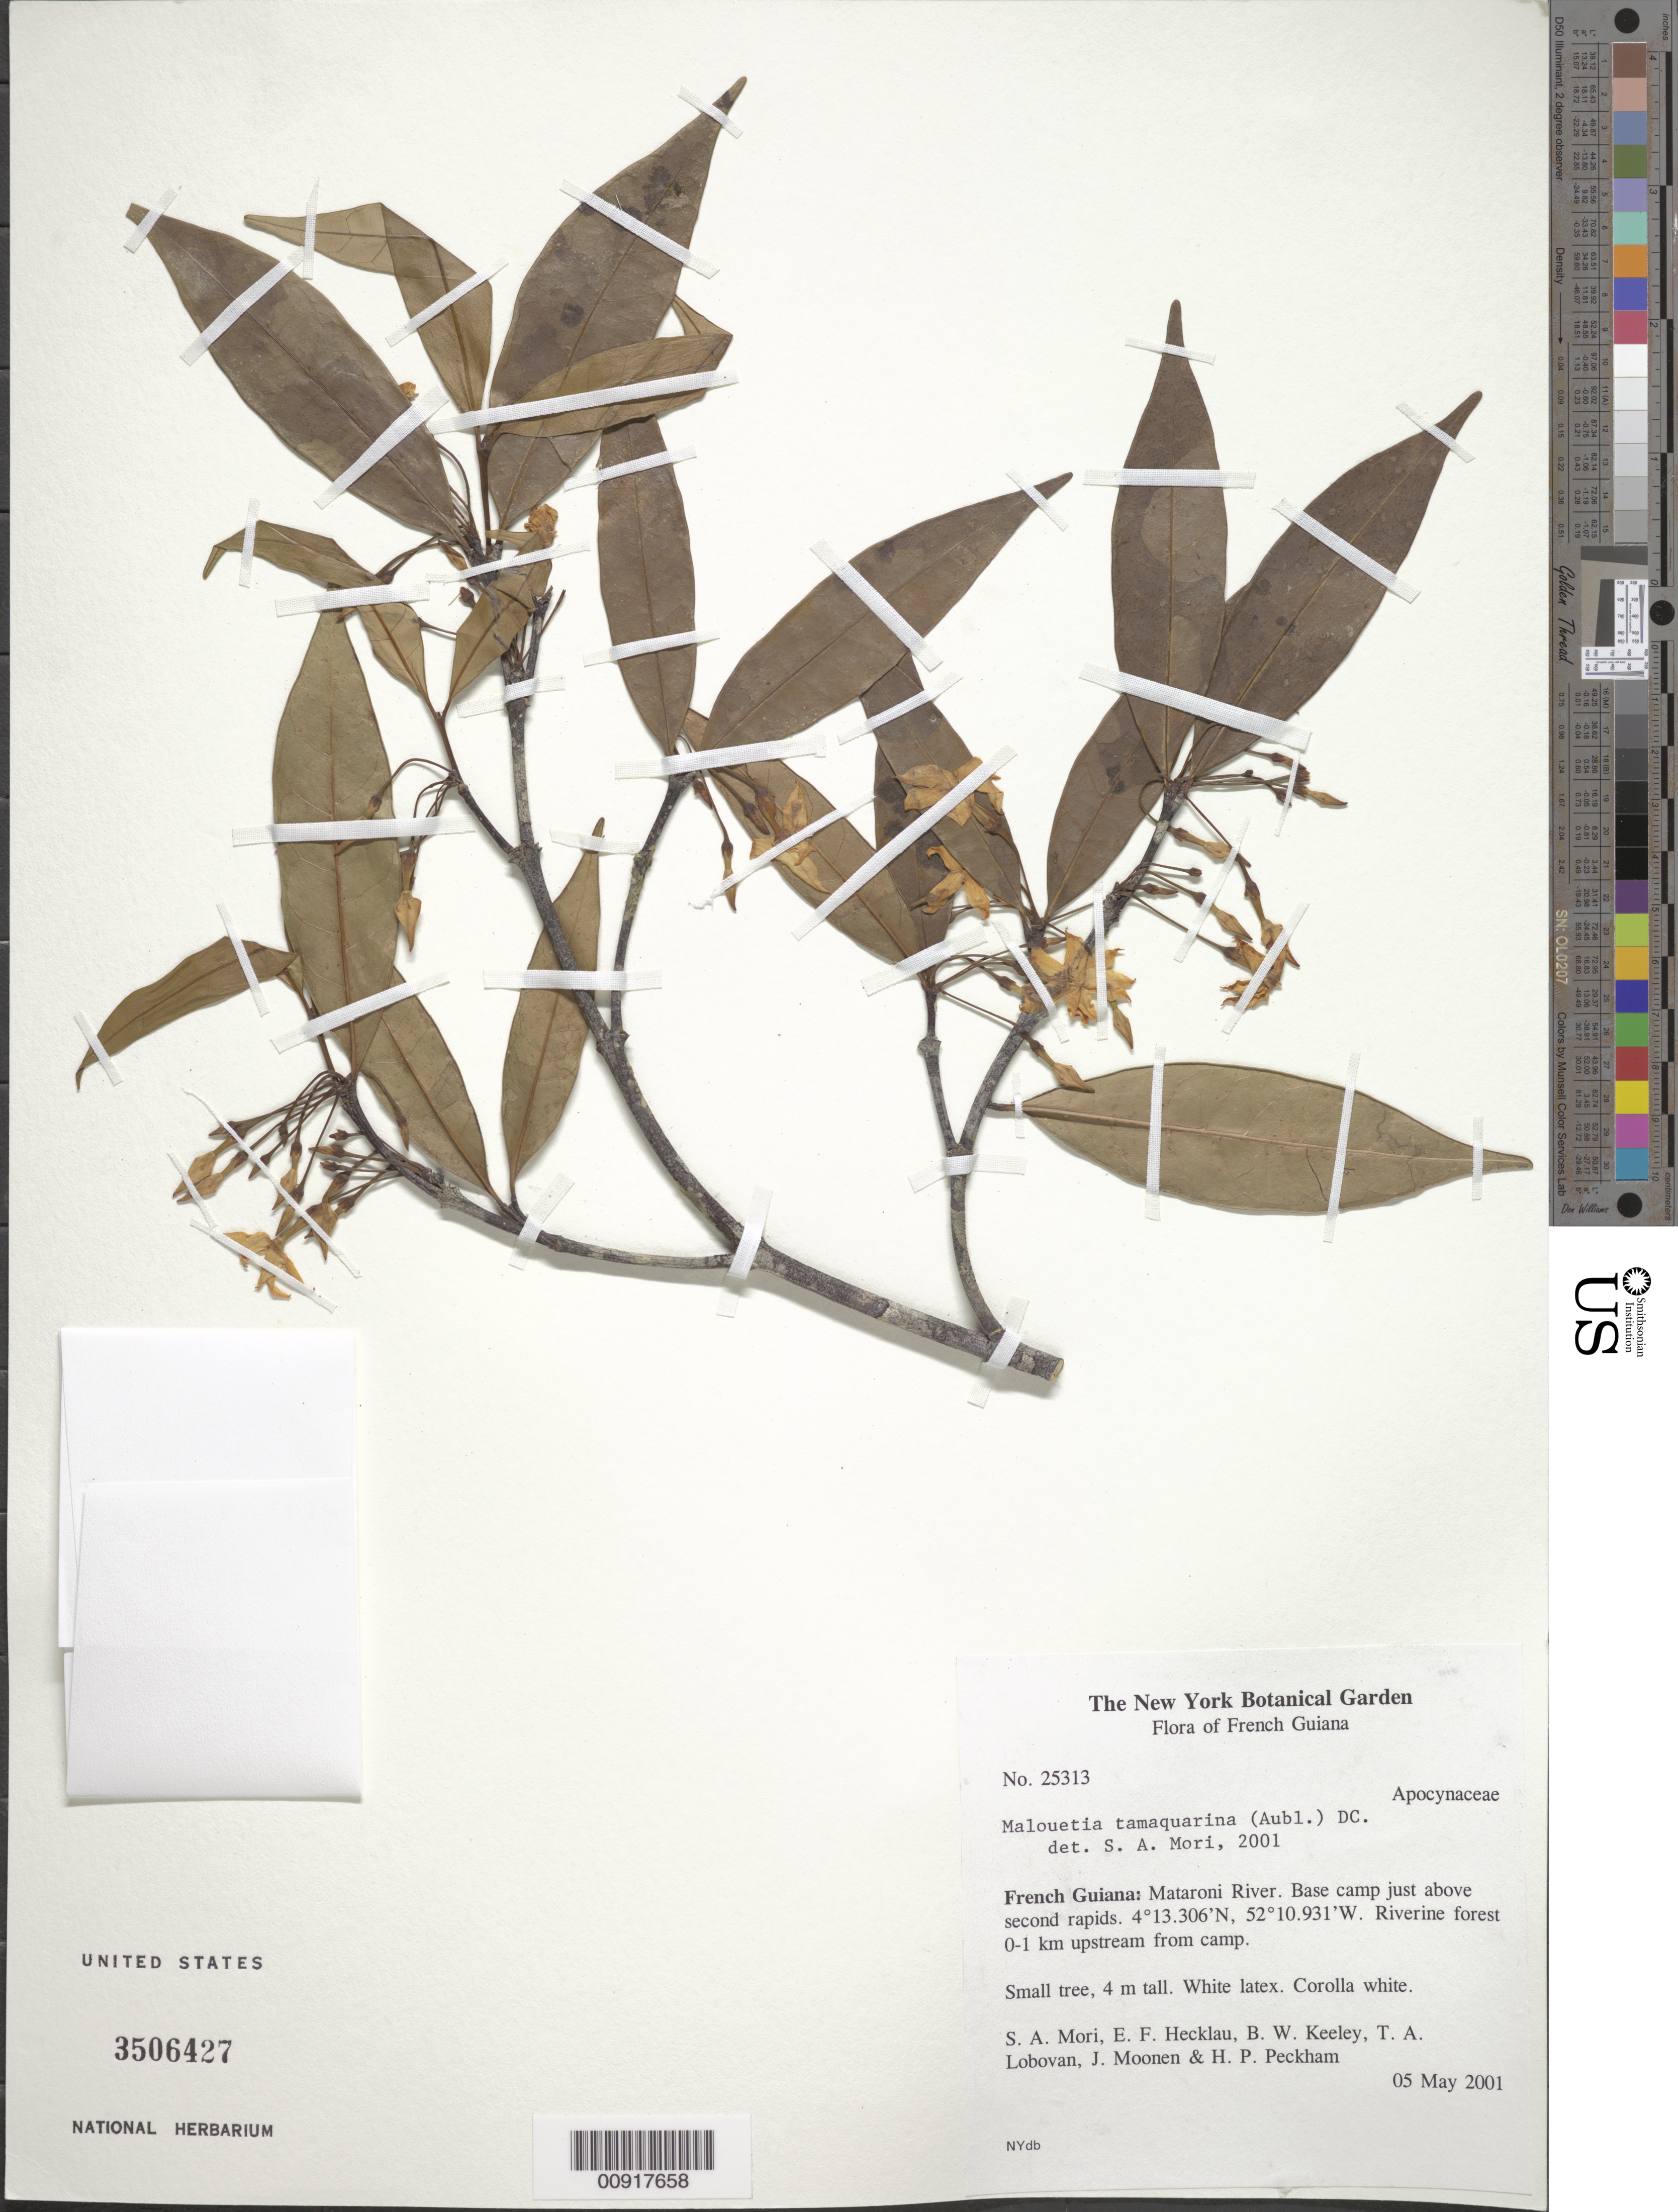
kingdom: Plantae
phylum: Tracheophyta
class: Magnoliopsida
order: Gentianales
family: Apocynaceae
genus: Malouetia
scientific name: Malouetia tamaquarina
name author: (Aubl.) A. DC.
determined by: Mori, Scott A.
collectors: S. Mori, E. Hecklau, B. W. Keeley, T. Lobova, J. Moonen & H. Peckham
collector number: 25313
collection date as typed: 5-May-01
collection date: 2001-05-05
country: French Guiana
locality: Mataroni R., base camp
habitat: Riverine forest 0-1 km upstream from camp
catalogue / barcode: US 3506427